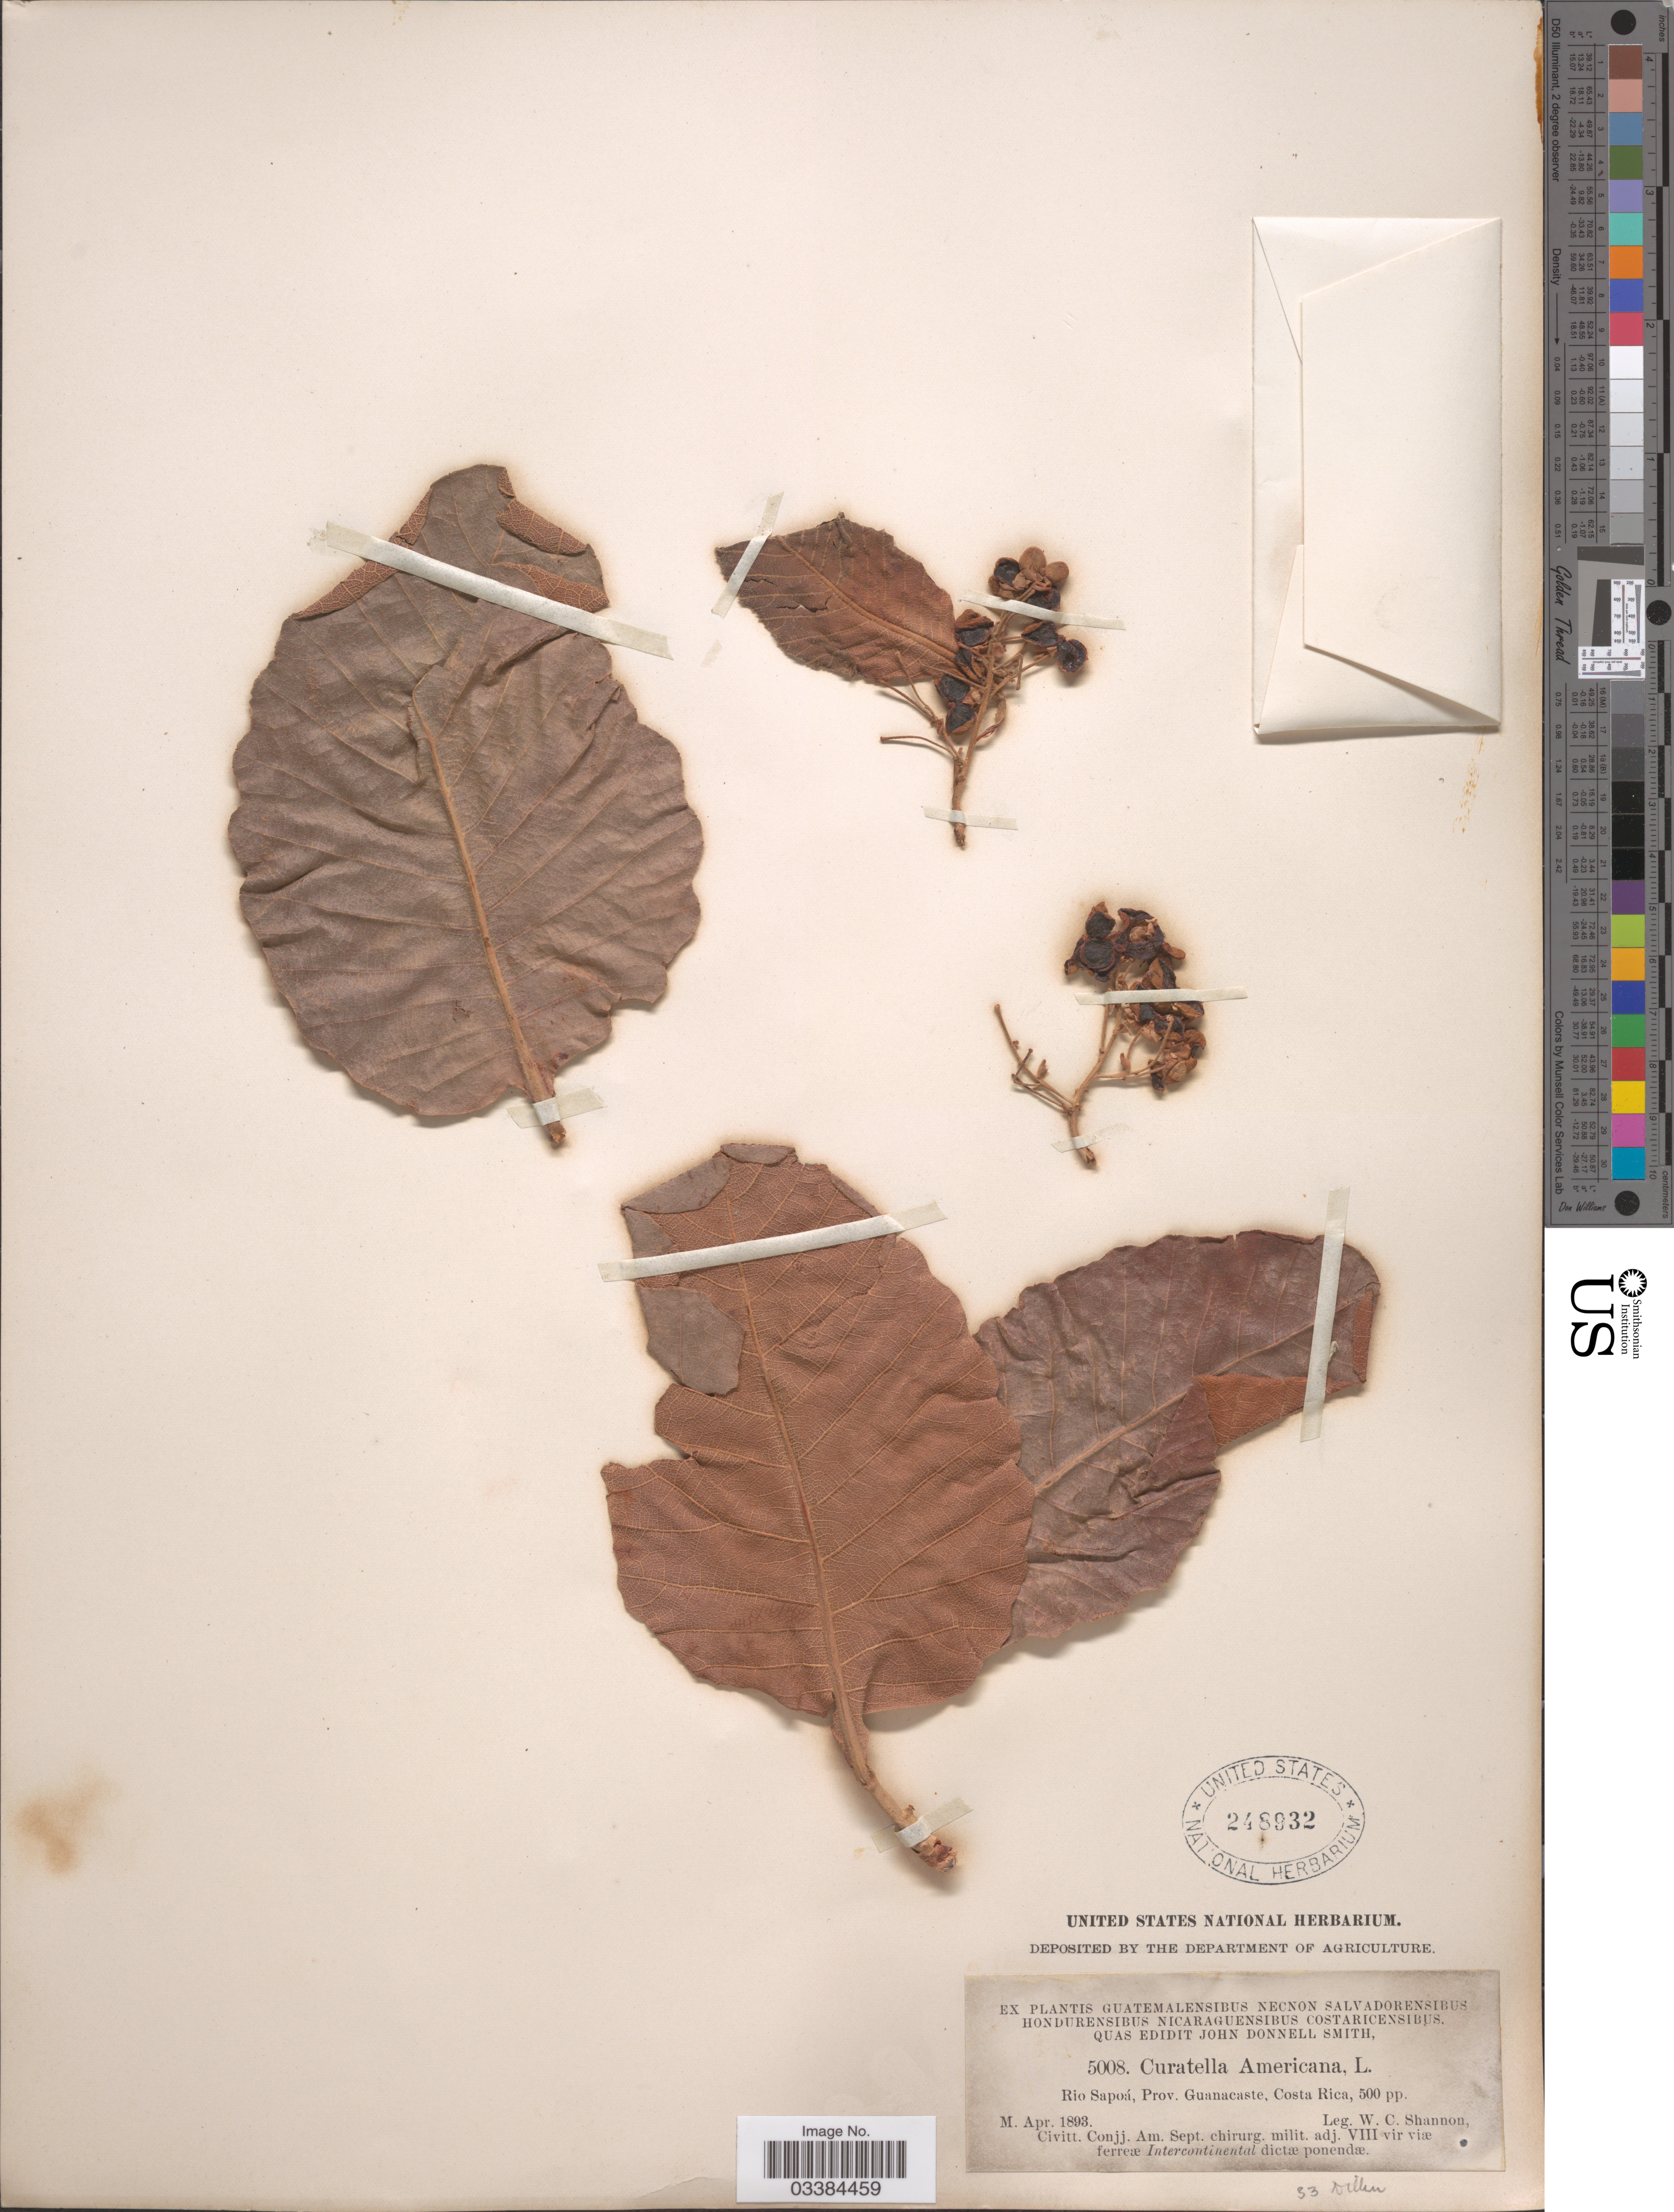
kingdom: Plantae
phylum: Tracheophyta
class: Magnoliopsida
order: Dilleniales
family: Dilleniaceae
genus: Curatella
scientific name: Curatella americana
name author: L.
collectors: W. C. Shannon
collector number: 5008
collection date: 1893-04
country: Costa Rica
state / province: Guanacaste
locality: Rio Sapoá.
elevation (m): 152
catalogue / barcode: US 248932